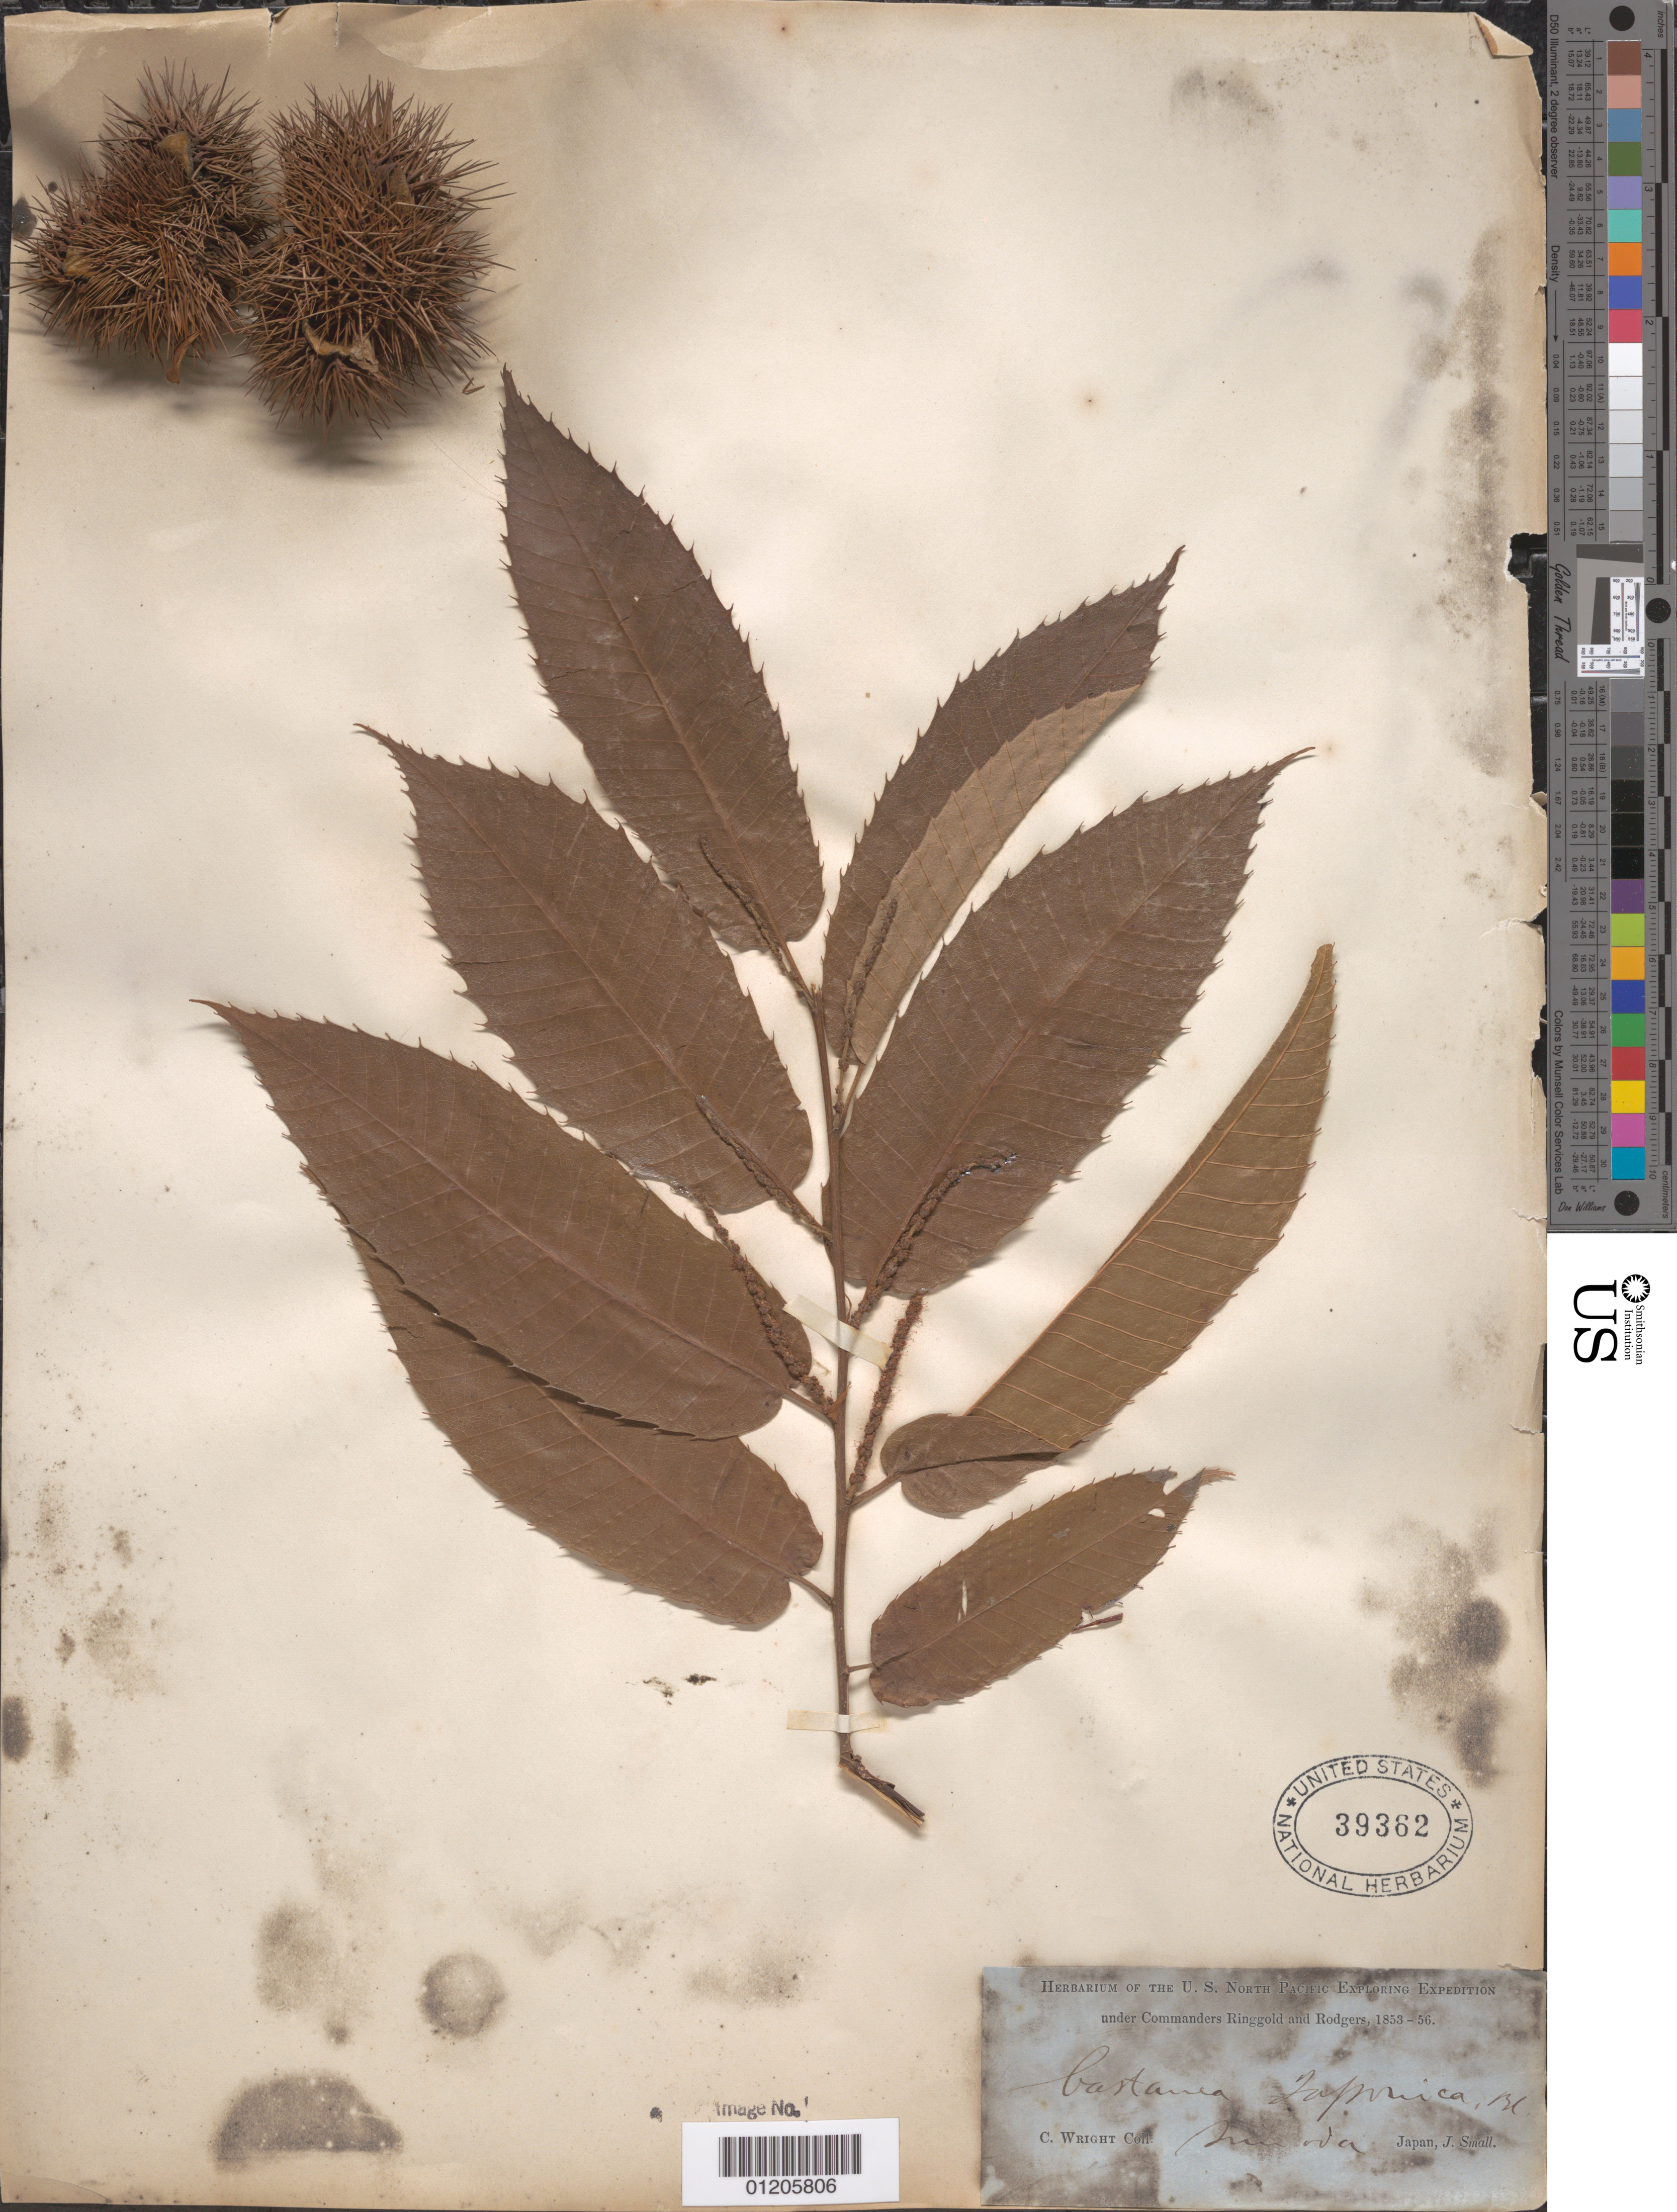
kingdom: Plantae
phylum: Tracheophyta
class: Magnoliopsida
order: Fagales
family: Fagaceae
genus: Castanea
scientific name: Castanea japonica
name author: Blume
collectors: C. Wright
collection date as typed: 1853 to -- -- 1856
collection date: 1853/1856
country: Japan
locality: Simoda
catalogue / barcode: US 39362